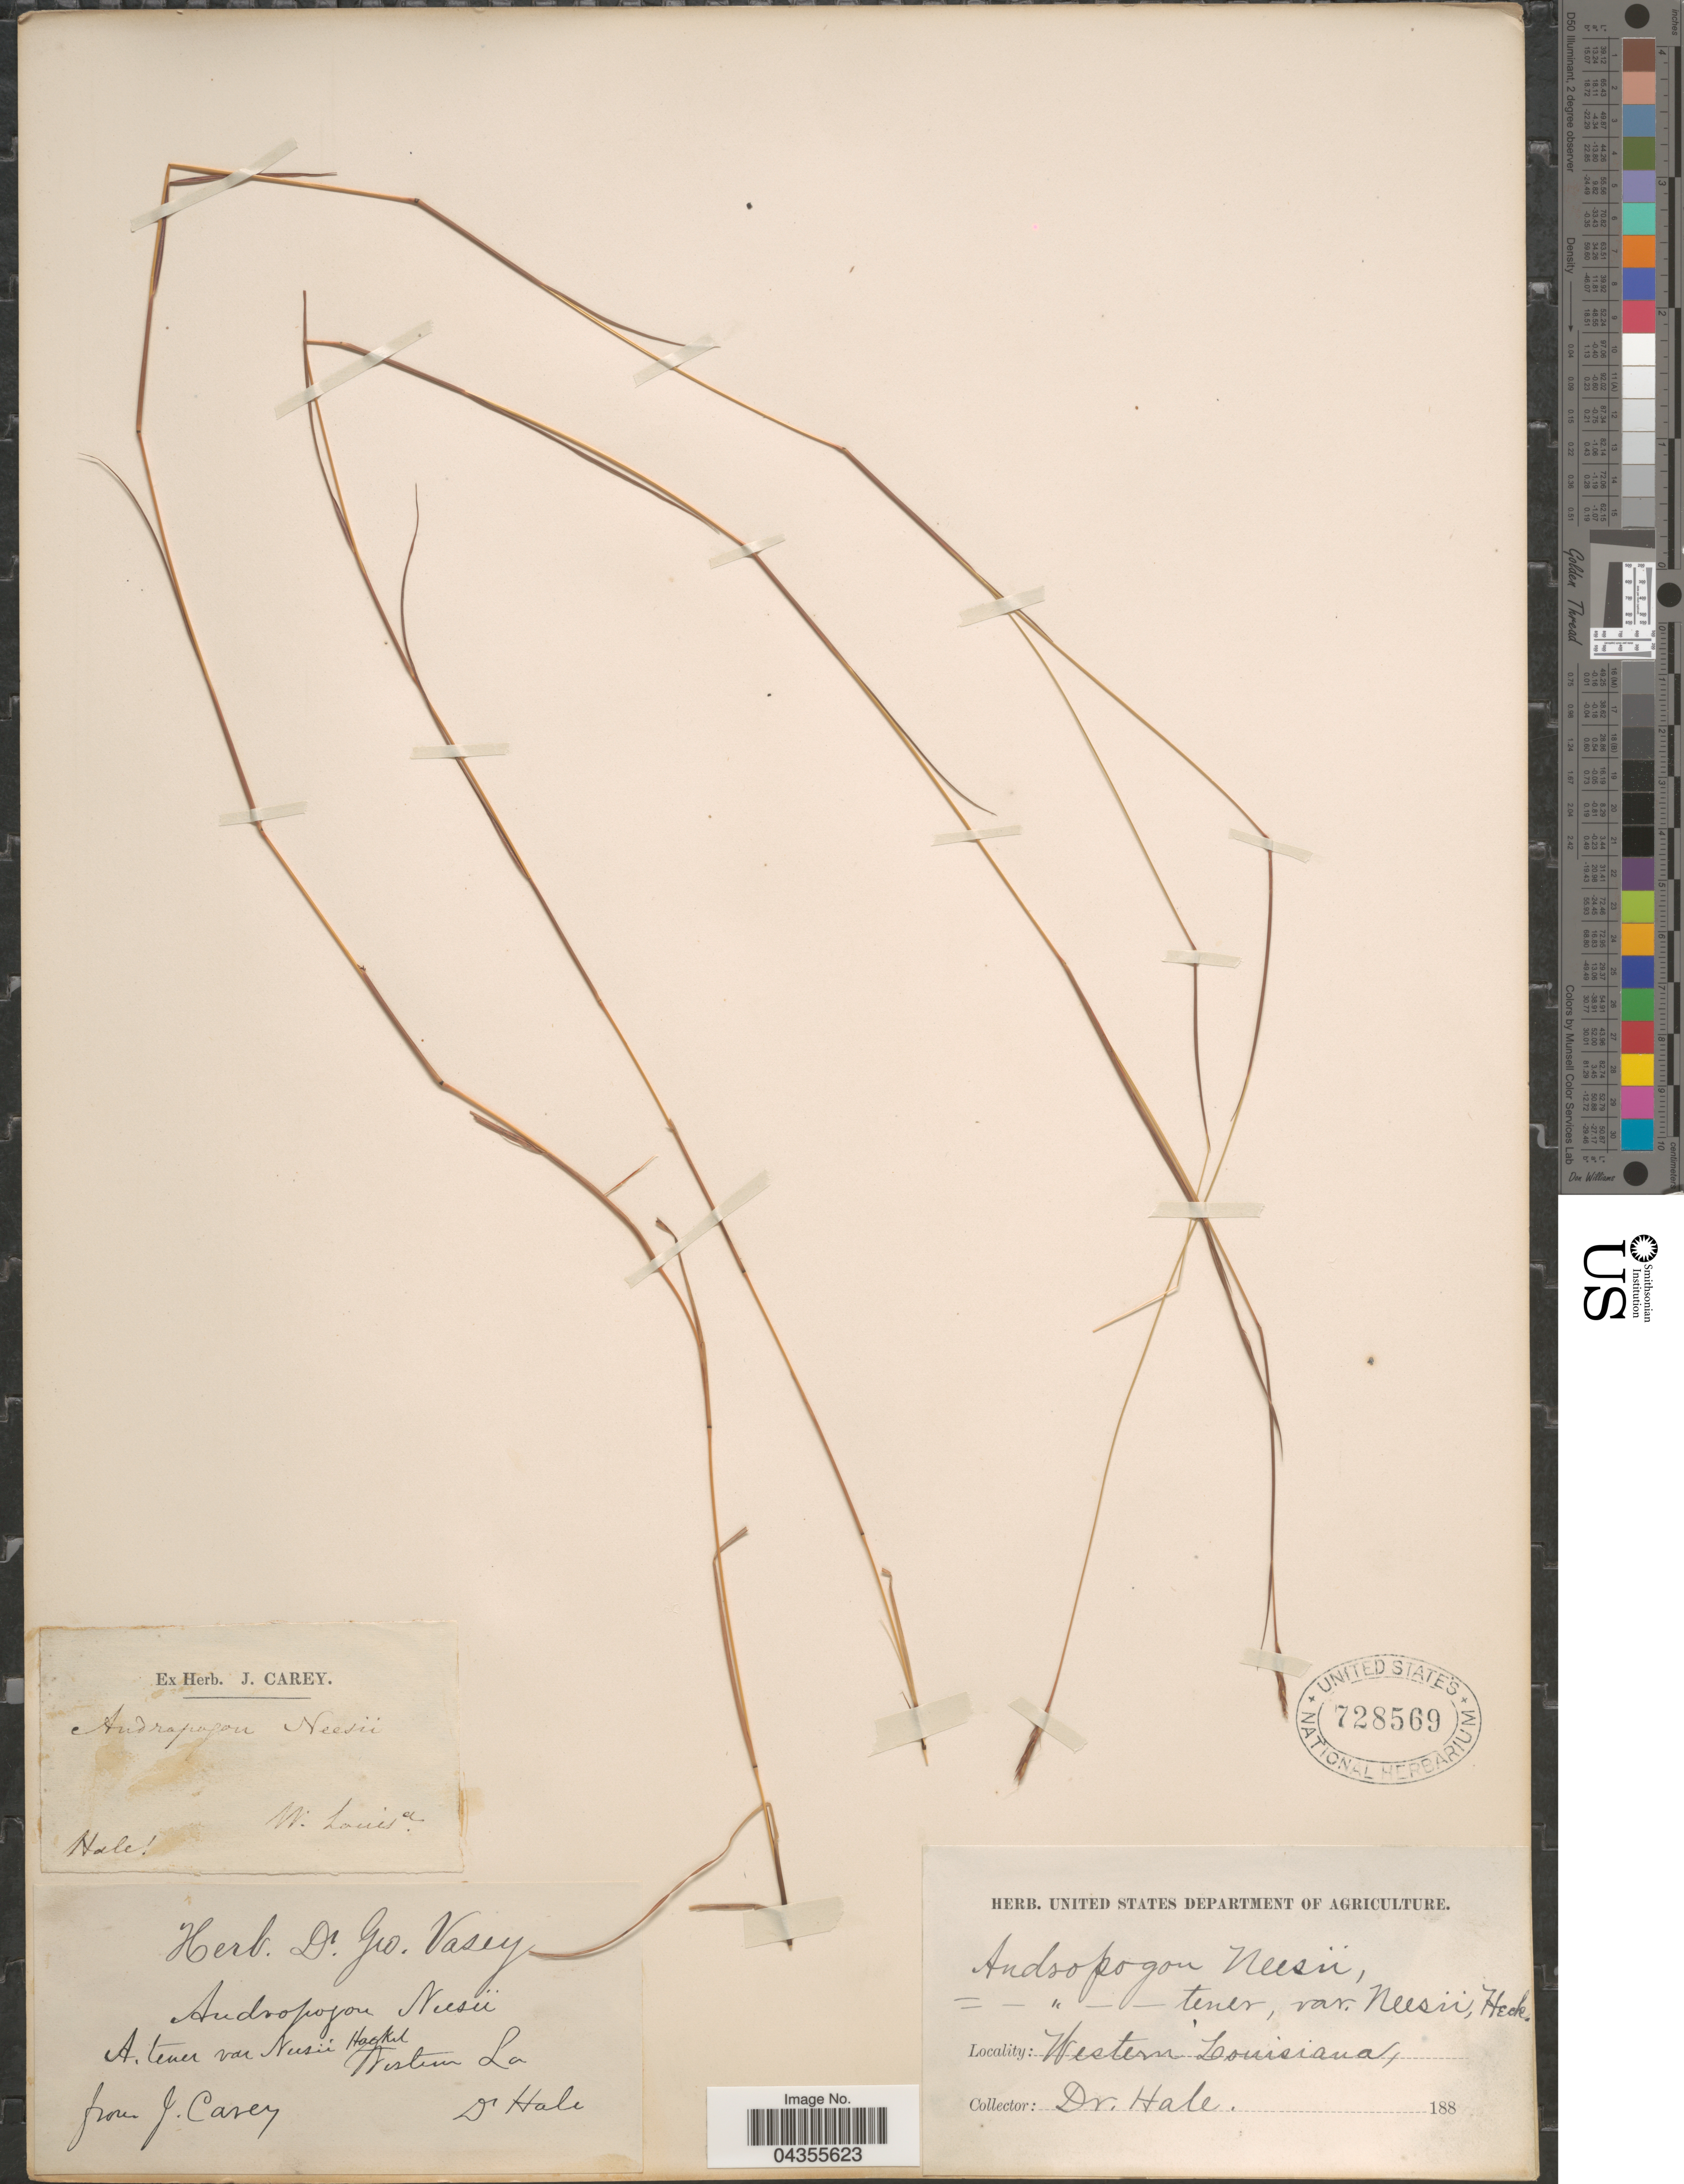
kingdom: Plantae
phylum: Tracheophyta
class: Liliopsida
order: Poales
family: Poaceae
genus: Schizachyrium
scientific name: Schizachyrium tenerum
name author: Nees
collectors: -- Hale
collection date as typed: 188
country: United States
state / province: Louisiana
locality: Western Louisiana.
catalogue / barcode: US 728569